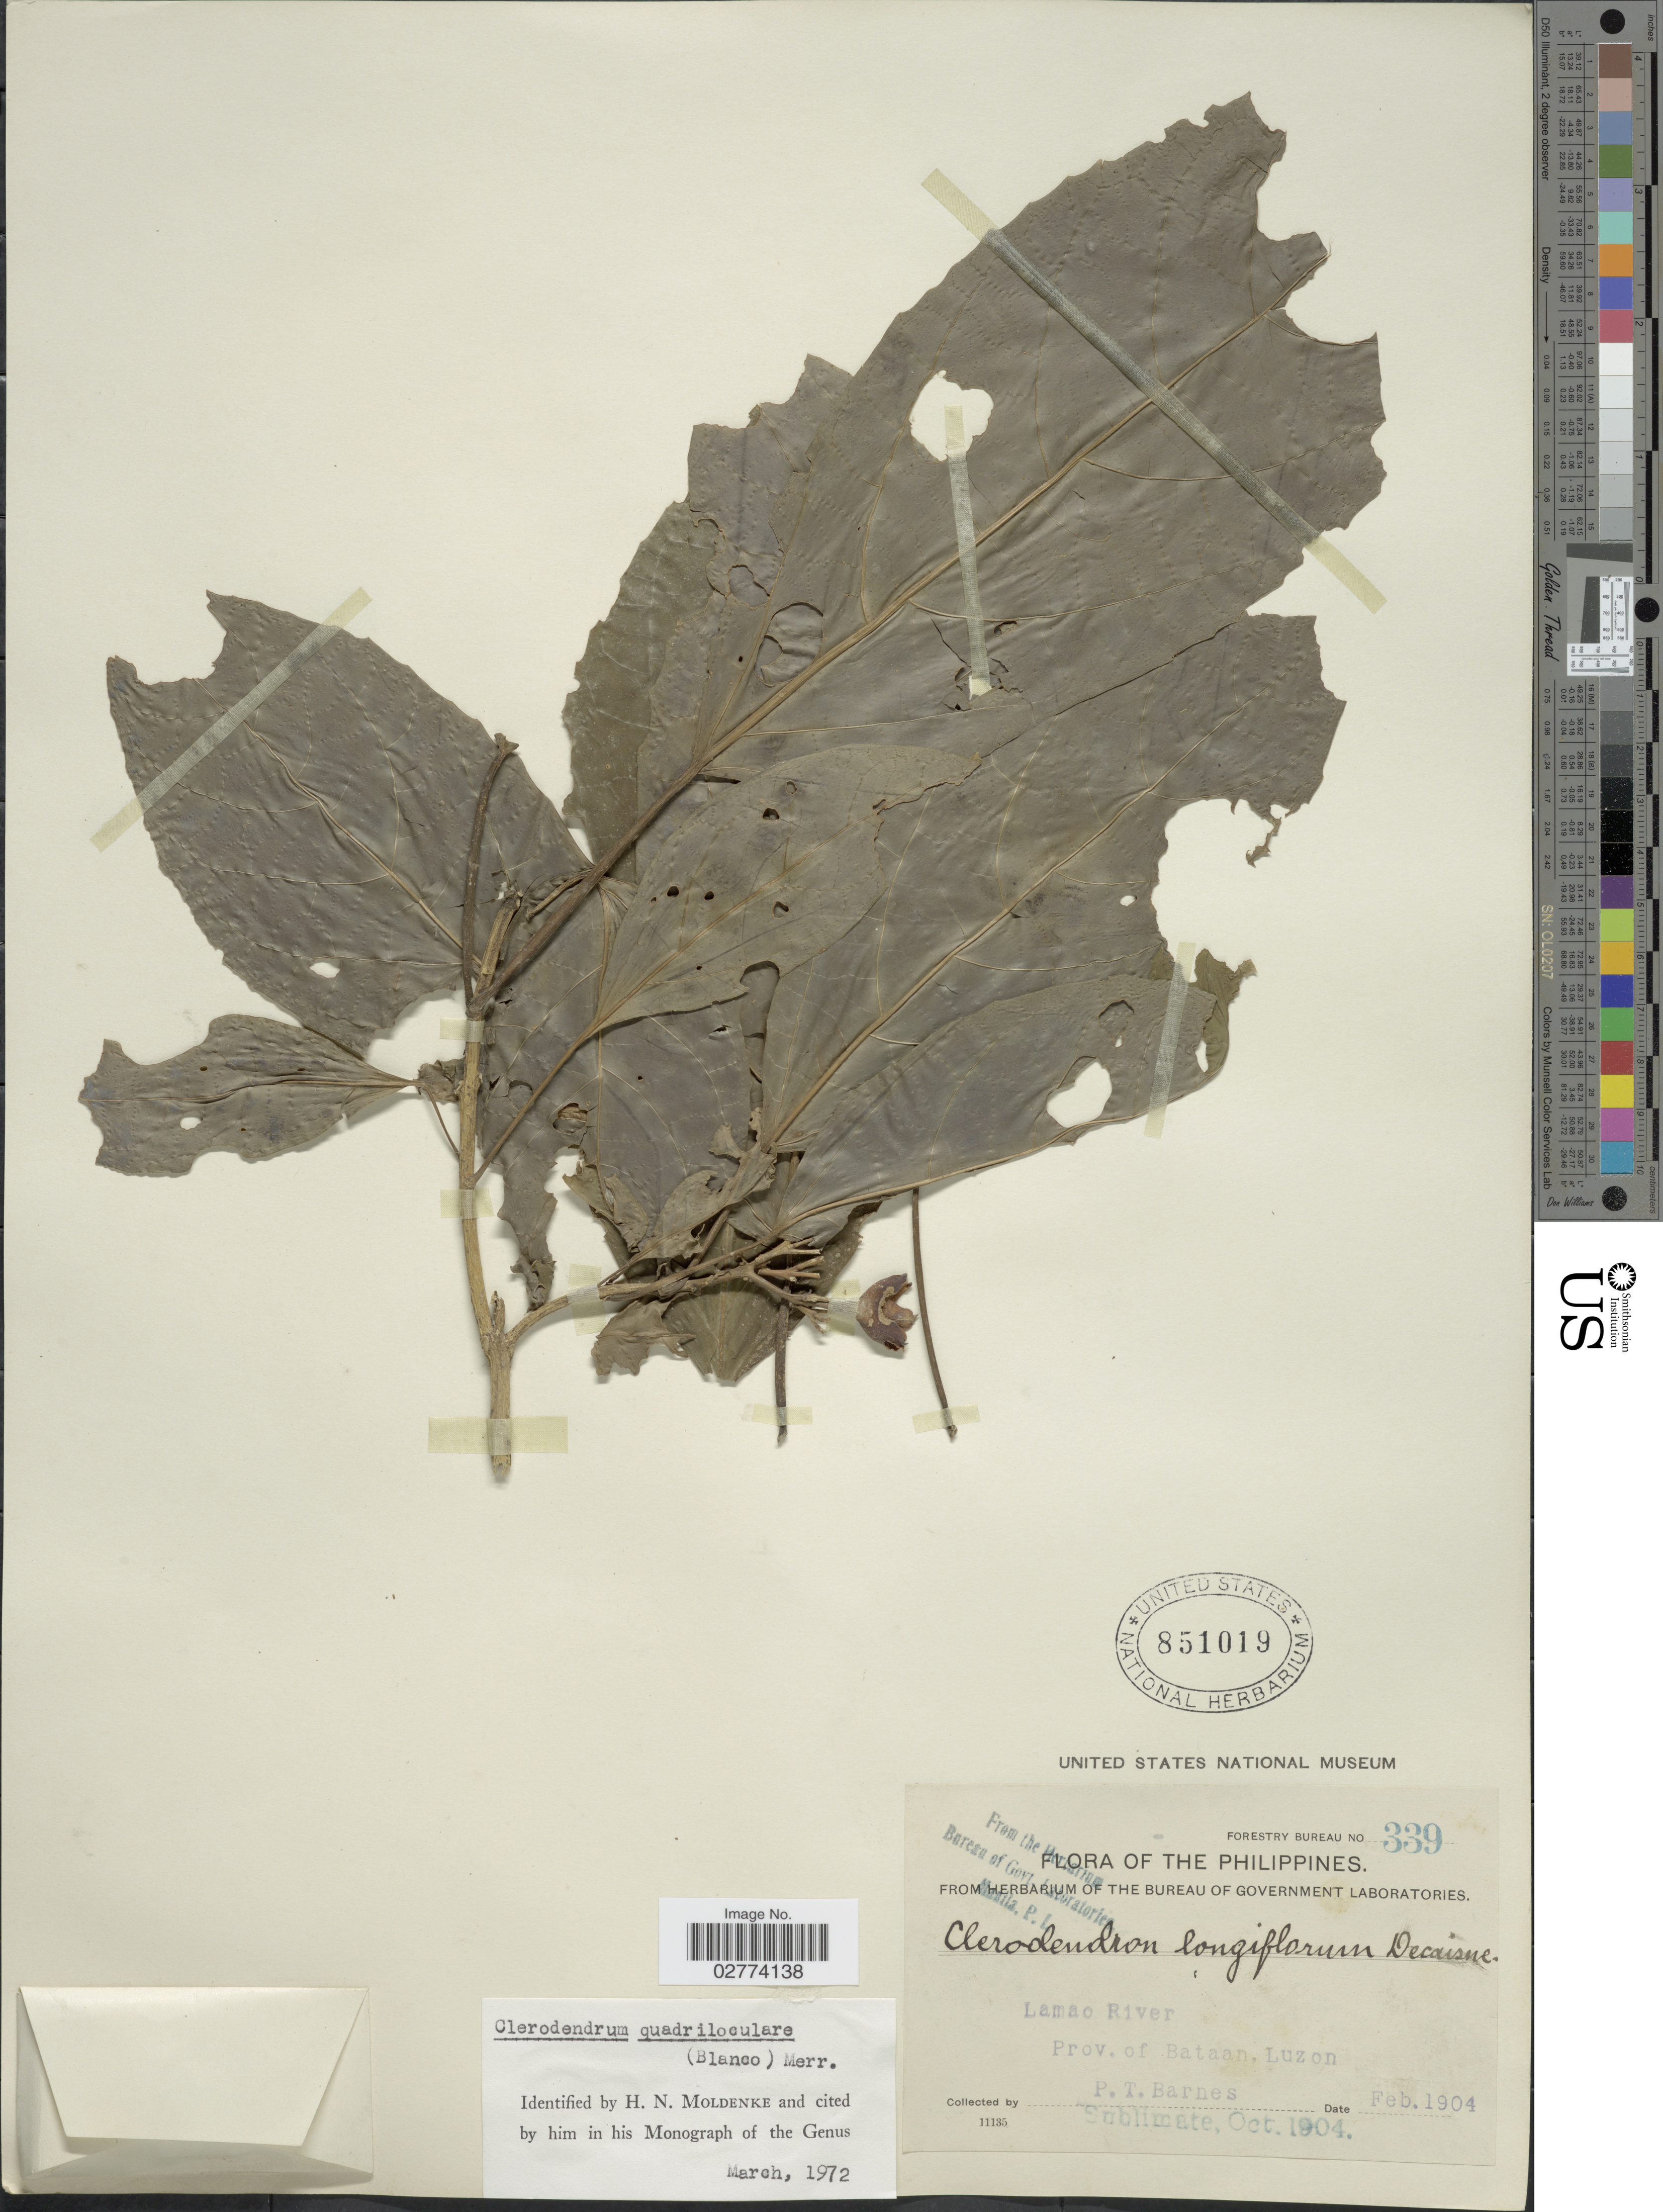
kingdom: Plantae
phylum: Tracheophyta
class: Magnoliopsida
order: Lamiales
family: Lamiaceae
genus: Clerodendrum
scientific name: Clerodendrum quadriloculare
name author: (Blanco) Merr.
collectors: P. Barnes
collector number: Forestry Bureau 339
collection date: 1904-02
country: Philippines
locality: Lamao River, Prov. of Bataan, Luzon.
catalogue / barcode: US 851019